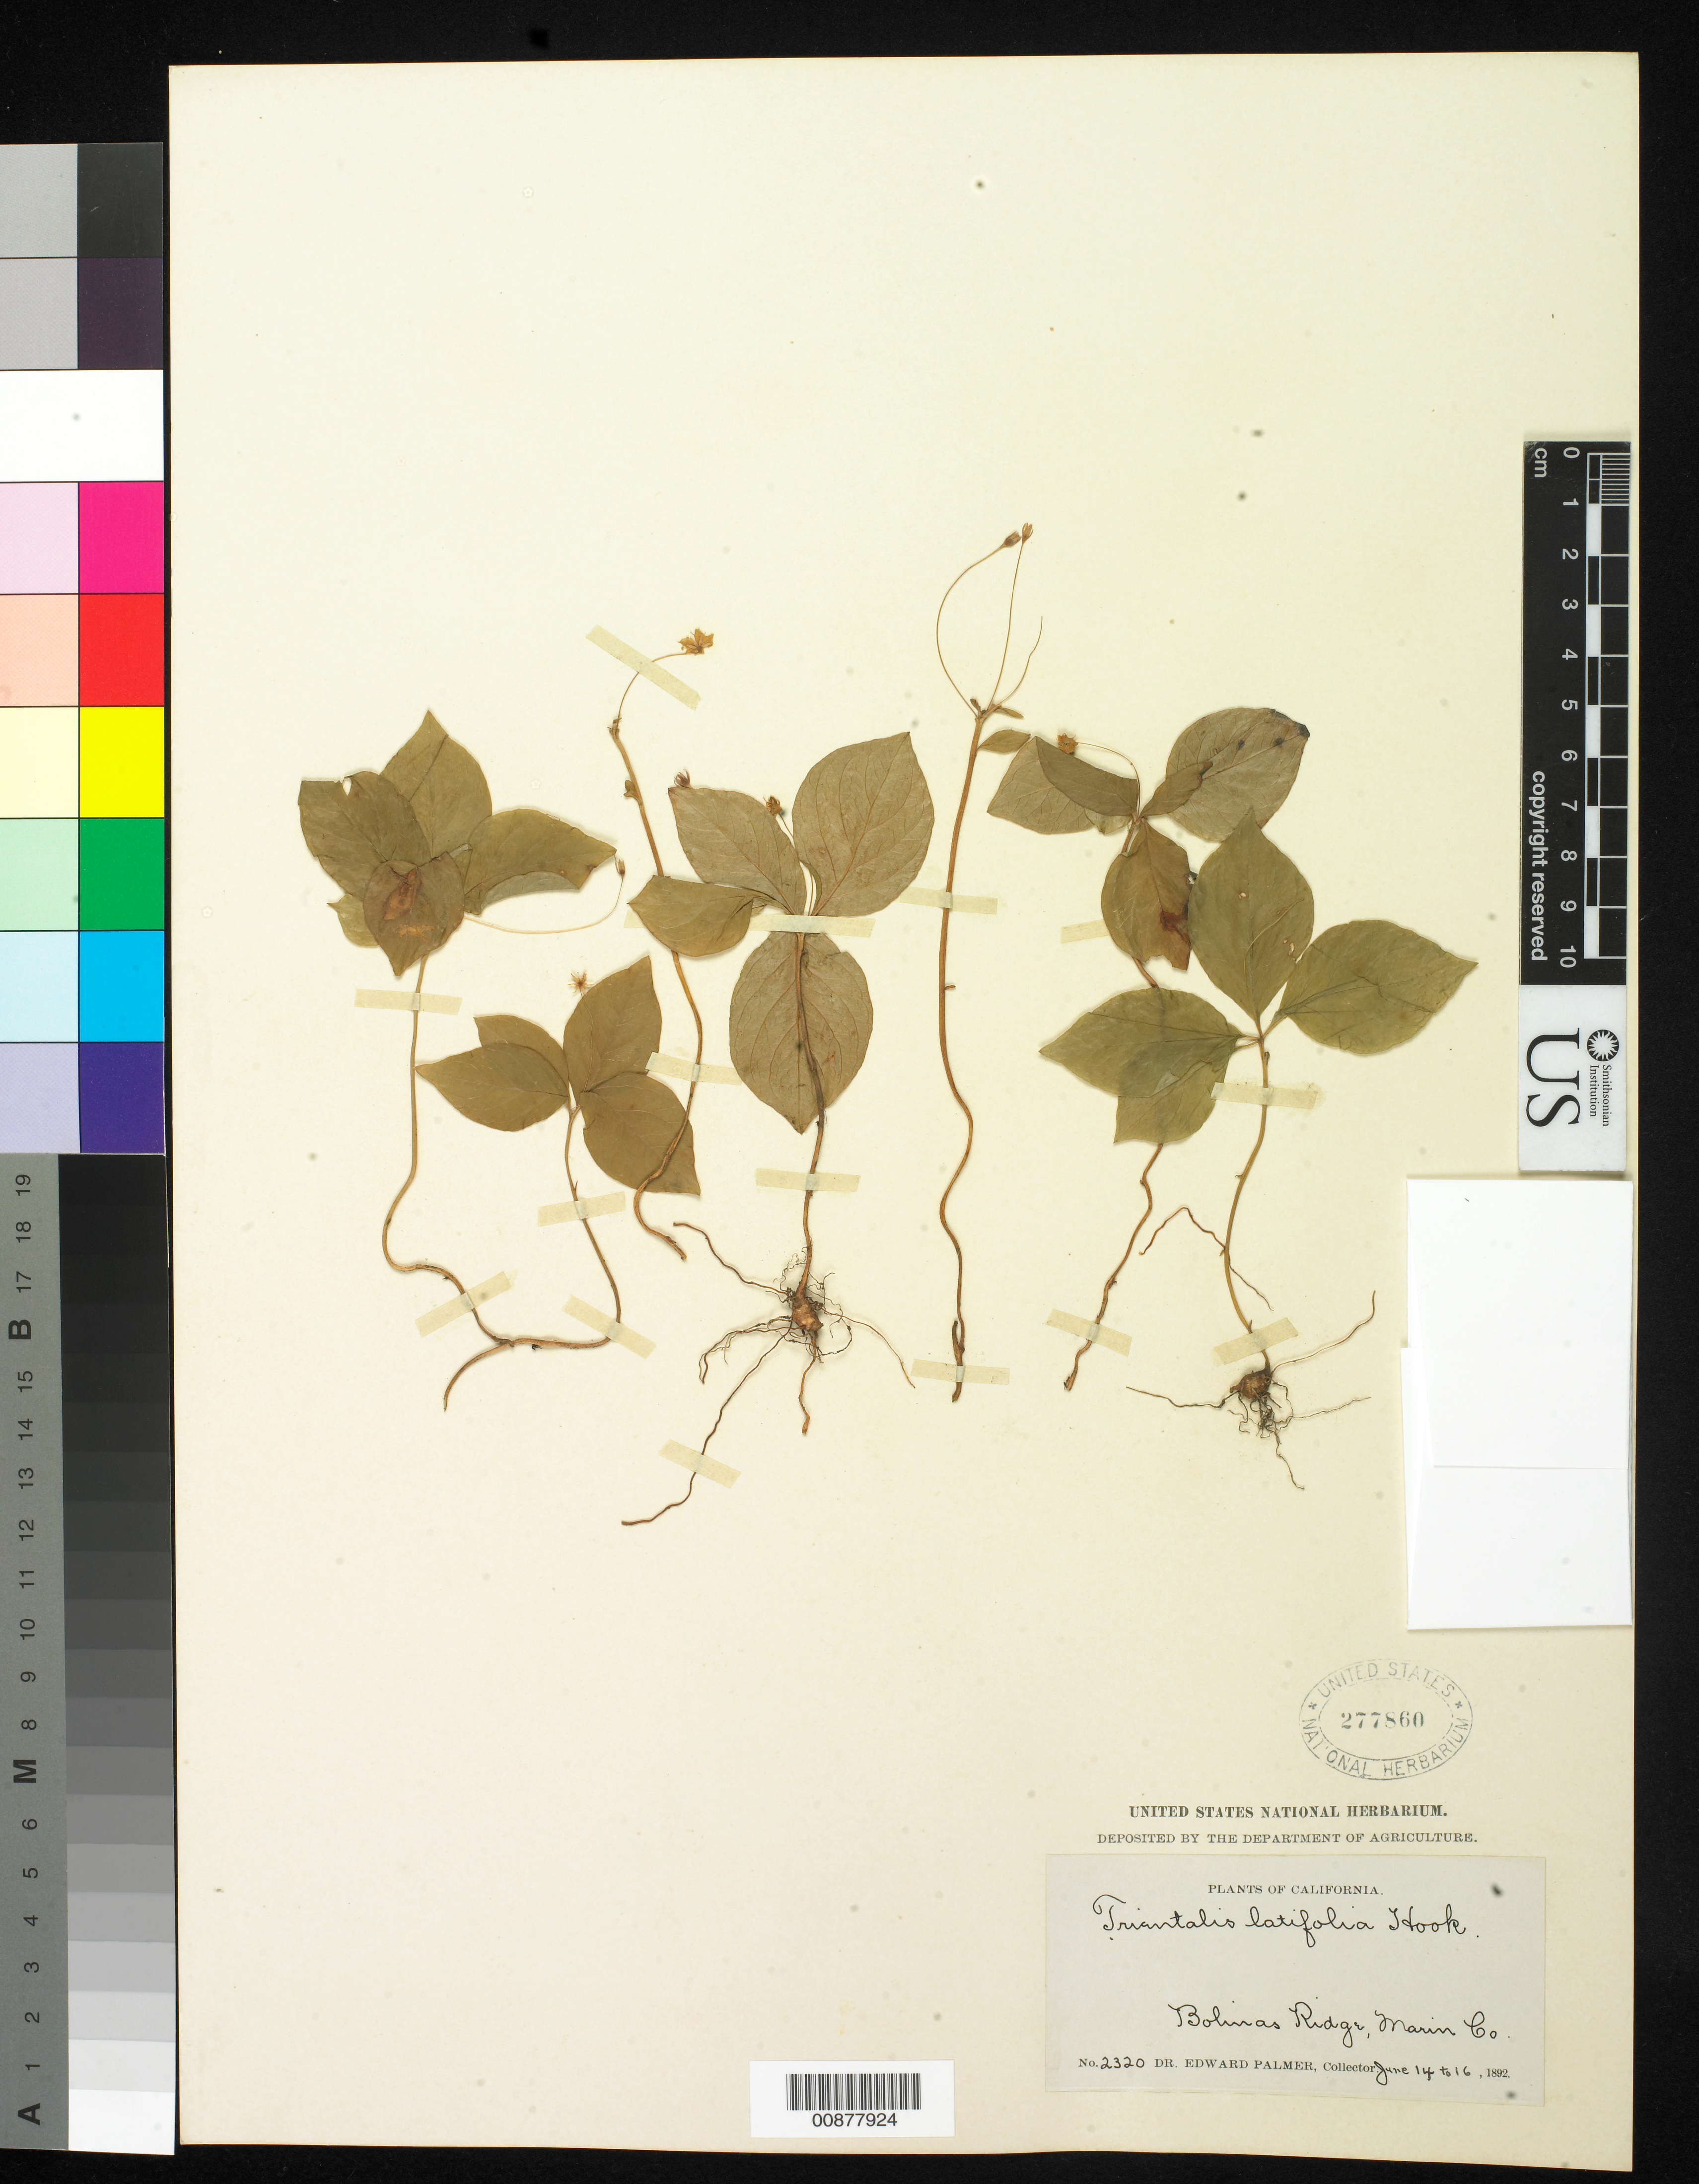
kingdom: Plantae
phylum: Tracheophyta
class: Magnoliopsida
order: Ericales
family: Primulaceae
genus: Trientalis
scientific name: Trientalis latifolia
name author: Hook.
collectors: E. Palmer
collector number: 2320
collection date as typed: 14 Jun 1892 to 16 Jun 1892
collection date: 1892-06-14/1892-06-16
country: United States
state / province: California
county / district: Marin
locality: Bolinas Ridge, Marin County, California.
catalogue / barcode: US 277860